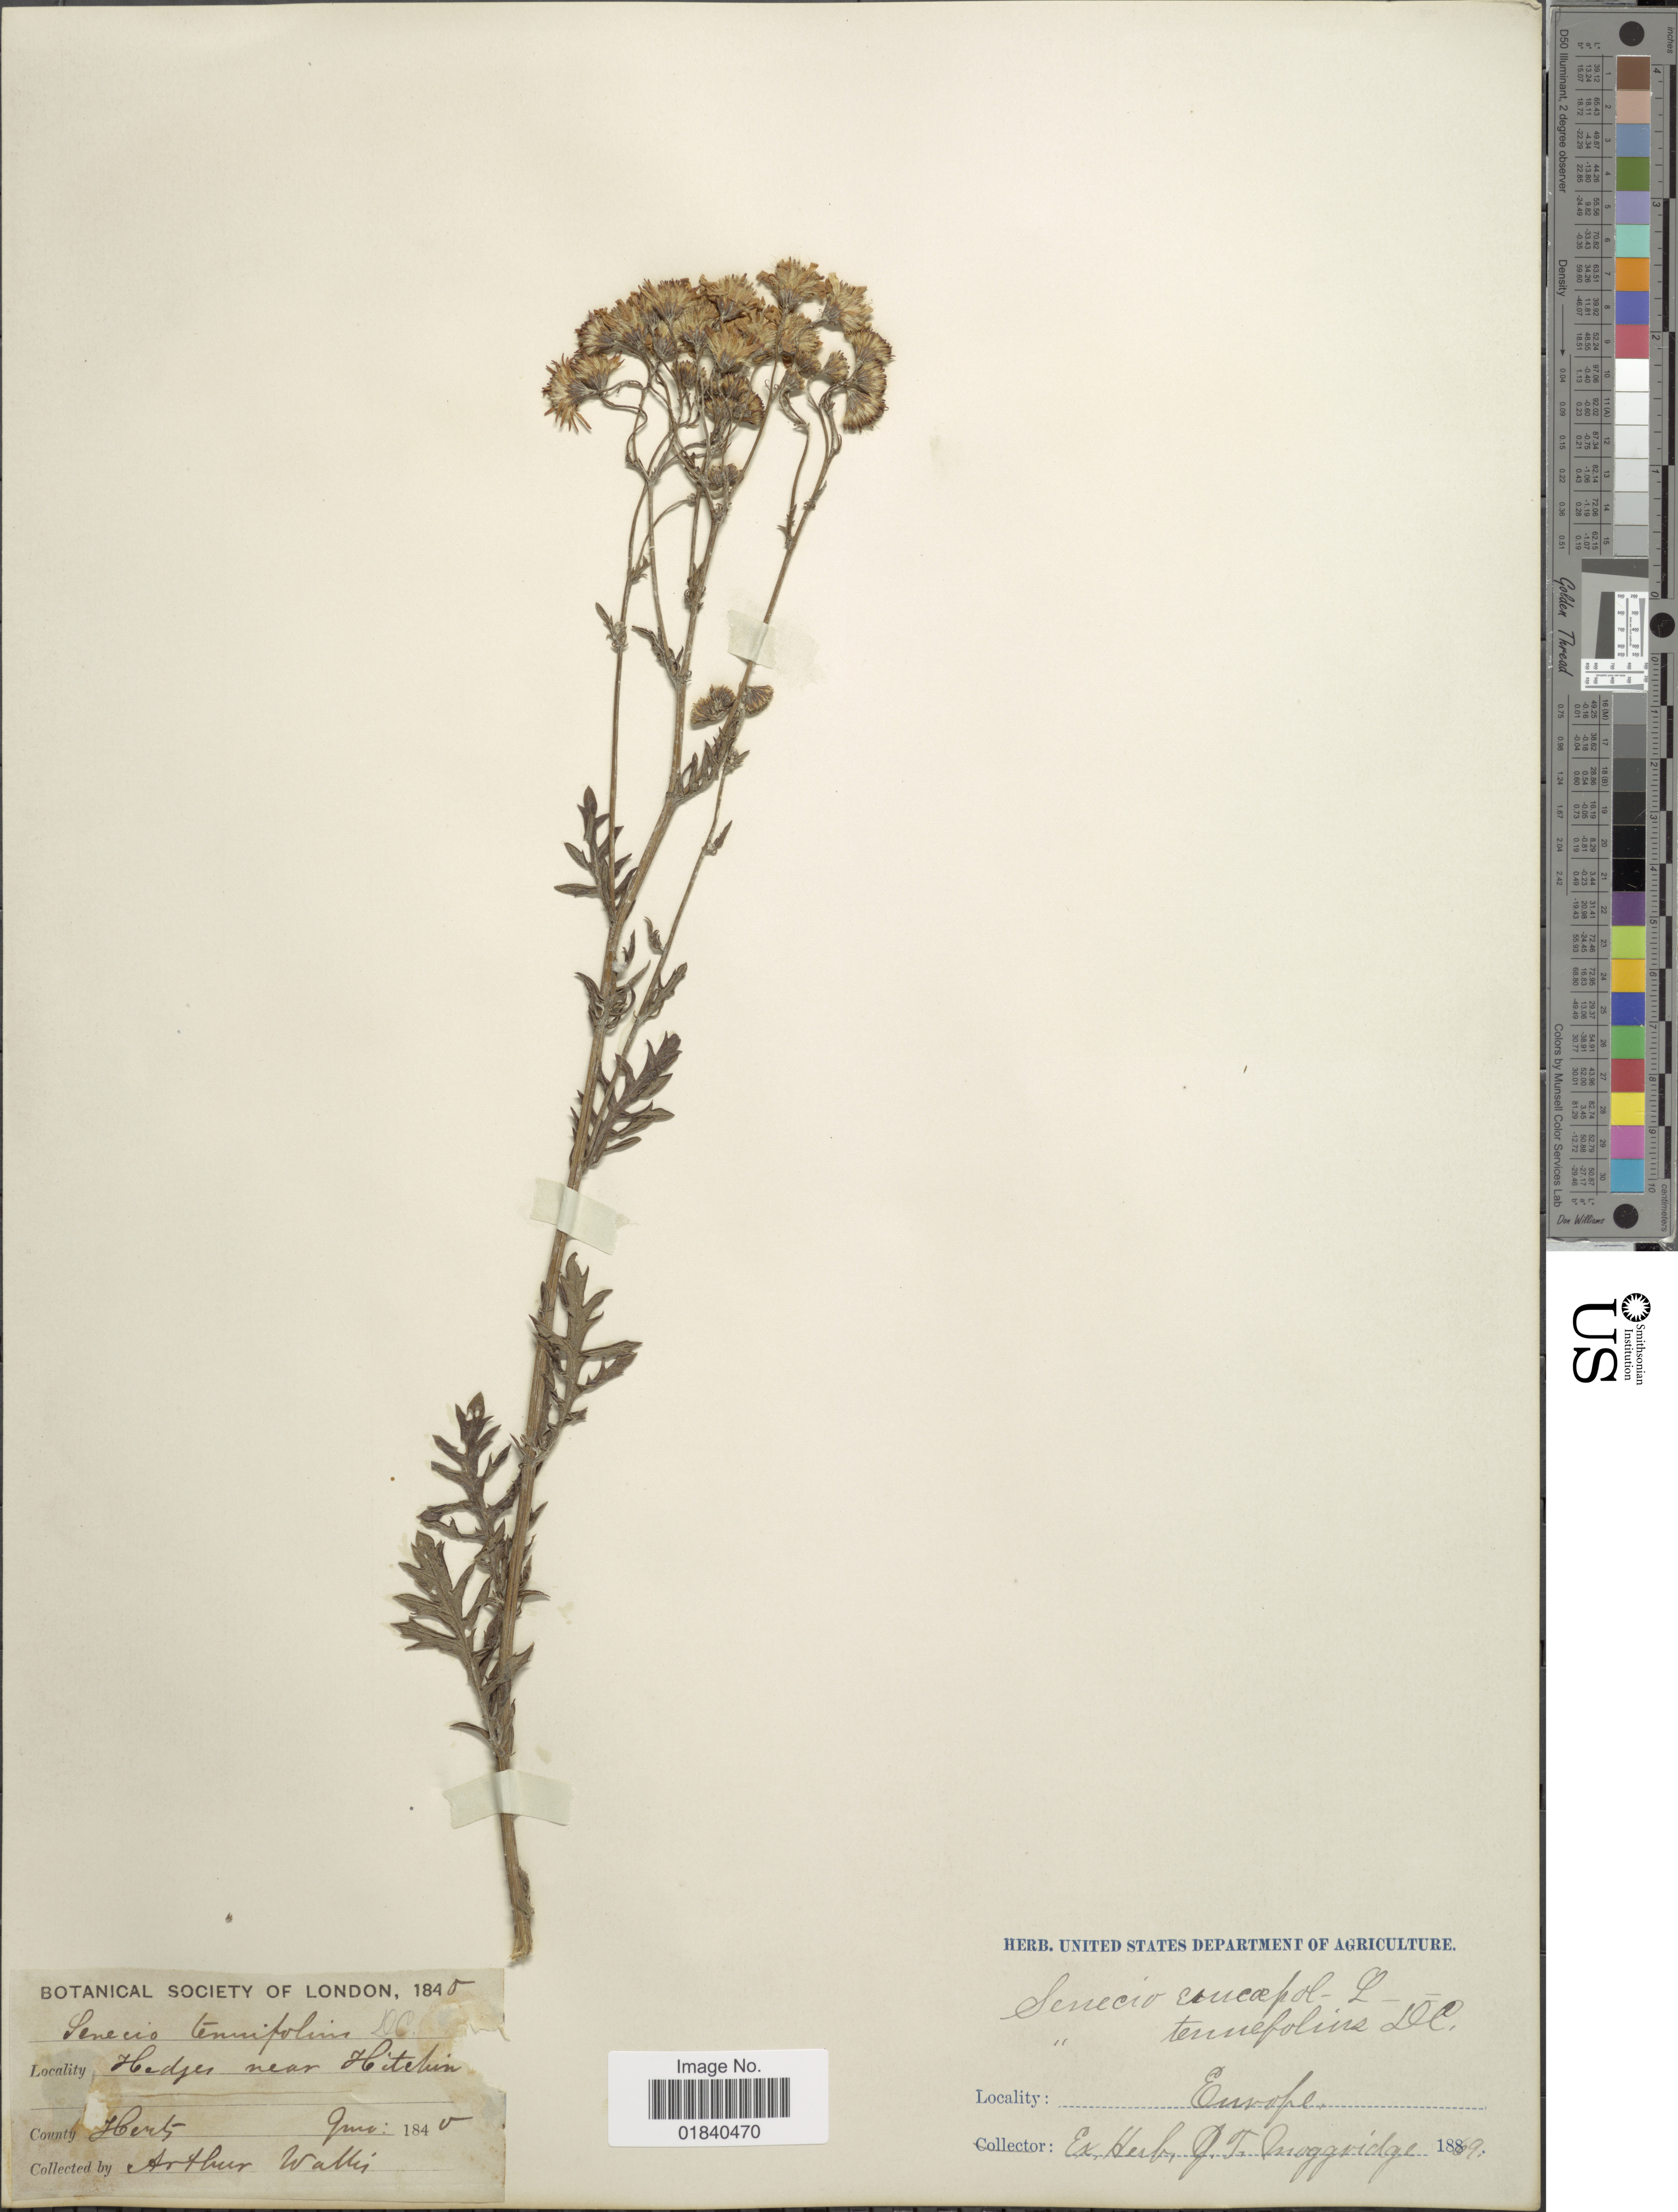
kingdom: Plantae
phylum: Tracheophyta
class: Magnoliopsida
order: Asterales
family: Asteraceae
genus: Jacobaea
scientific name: Jacobaea erucifolia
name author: (L.) G. Gaertn. et al.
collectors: A. Wallis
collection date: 1840-06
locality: County Herts, Europe. [interpreted]